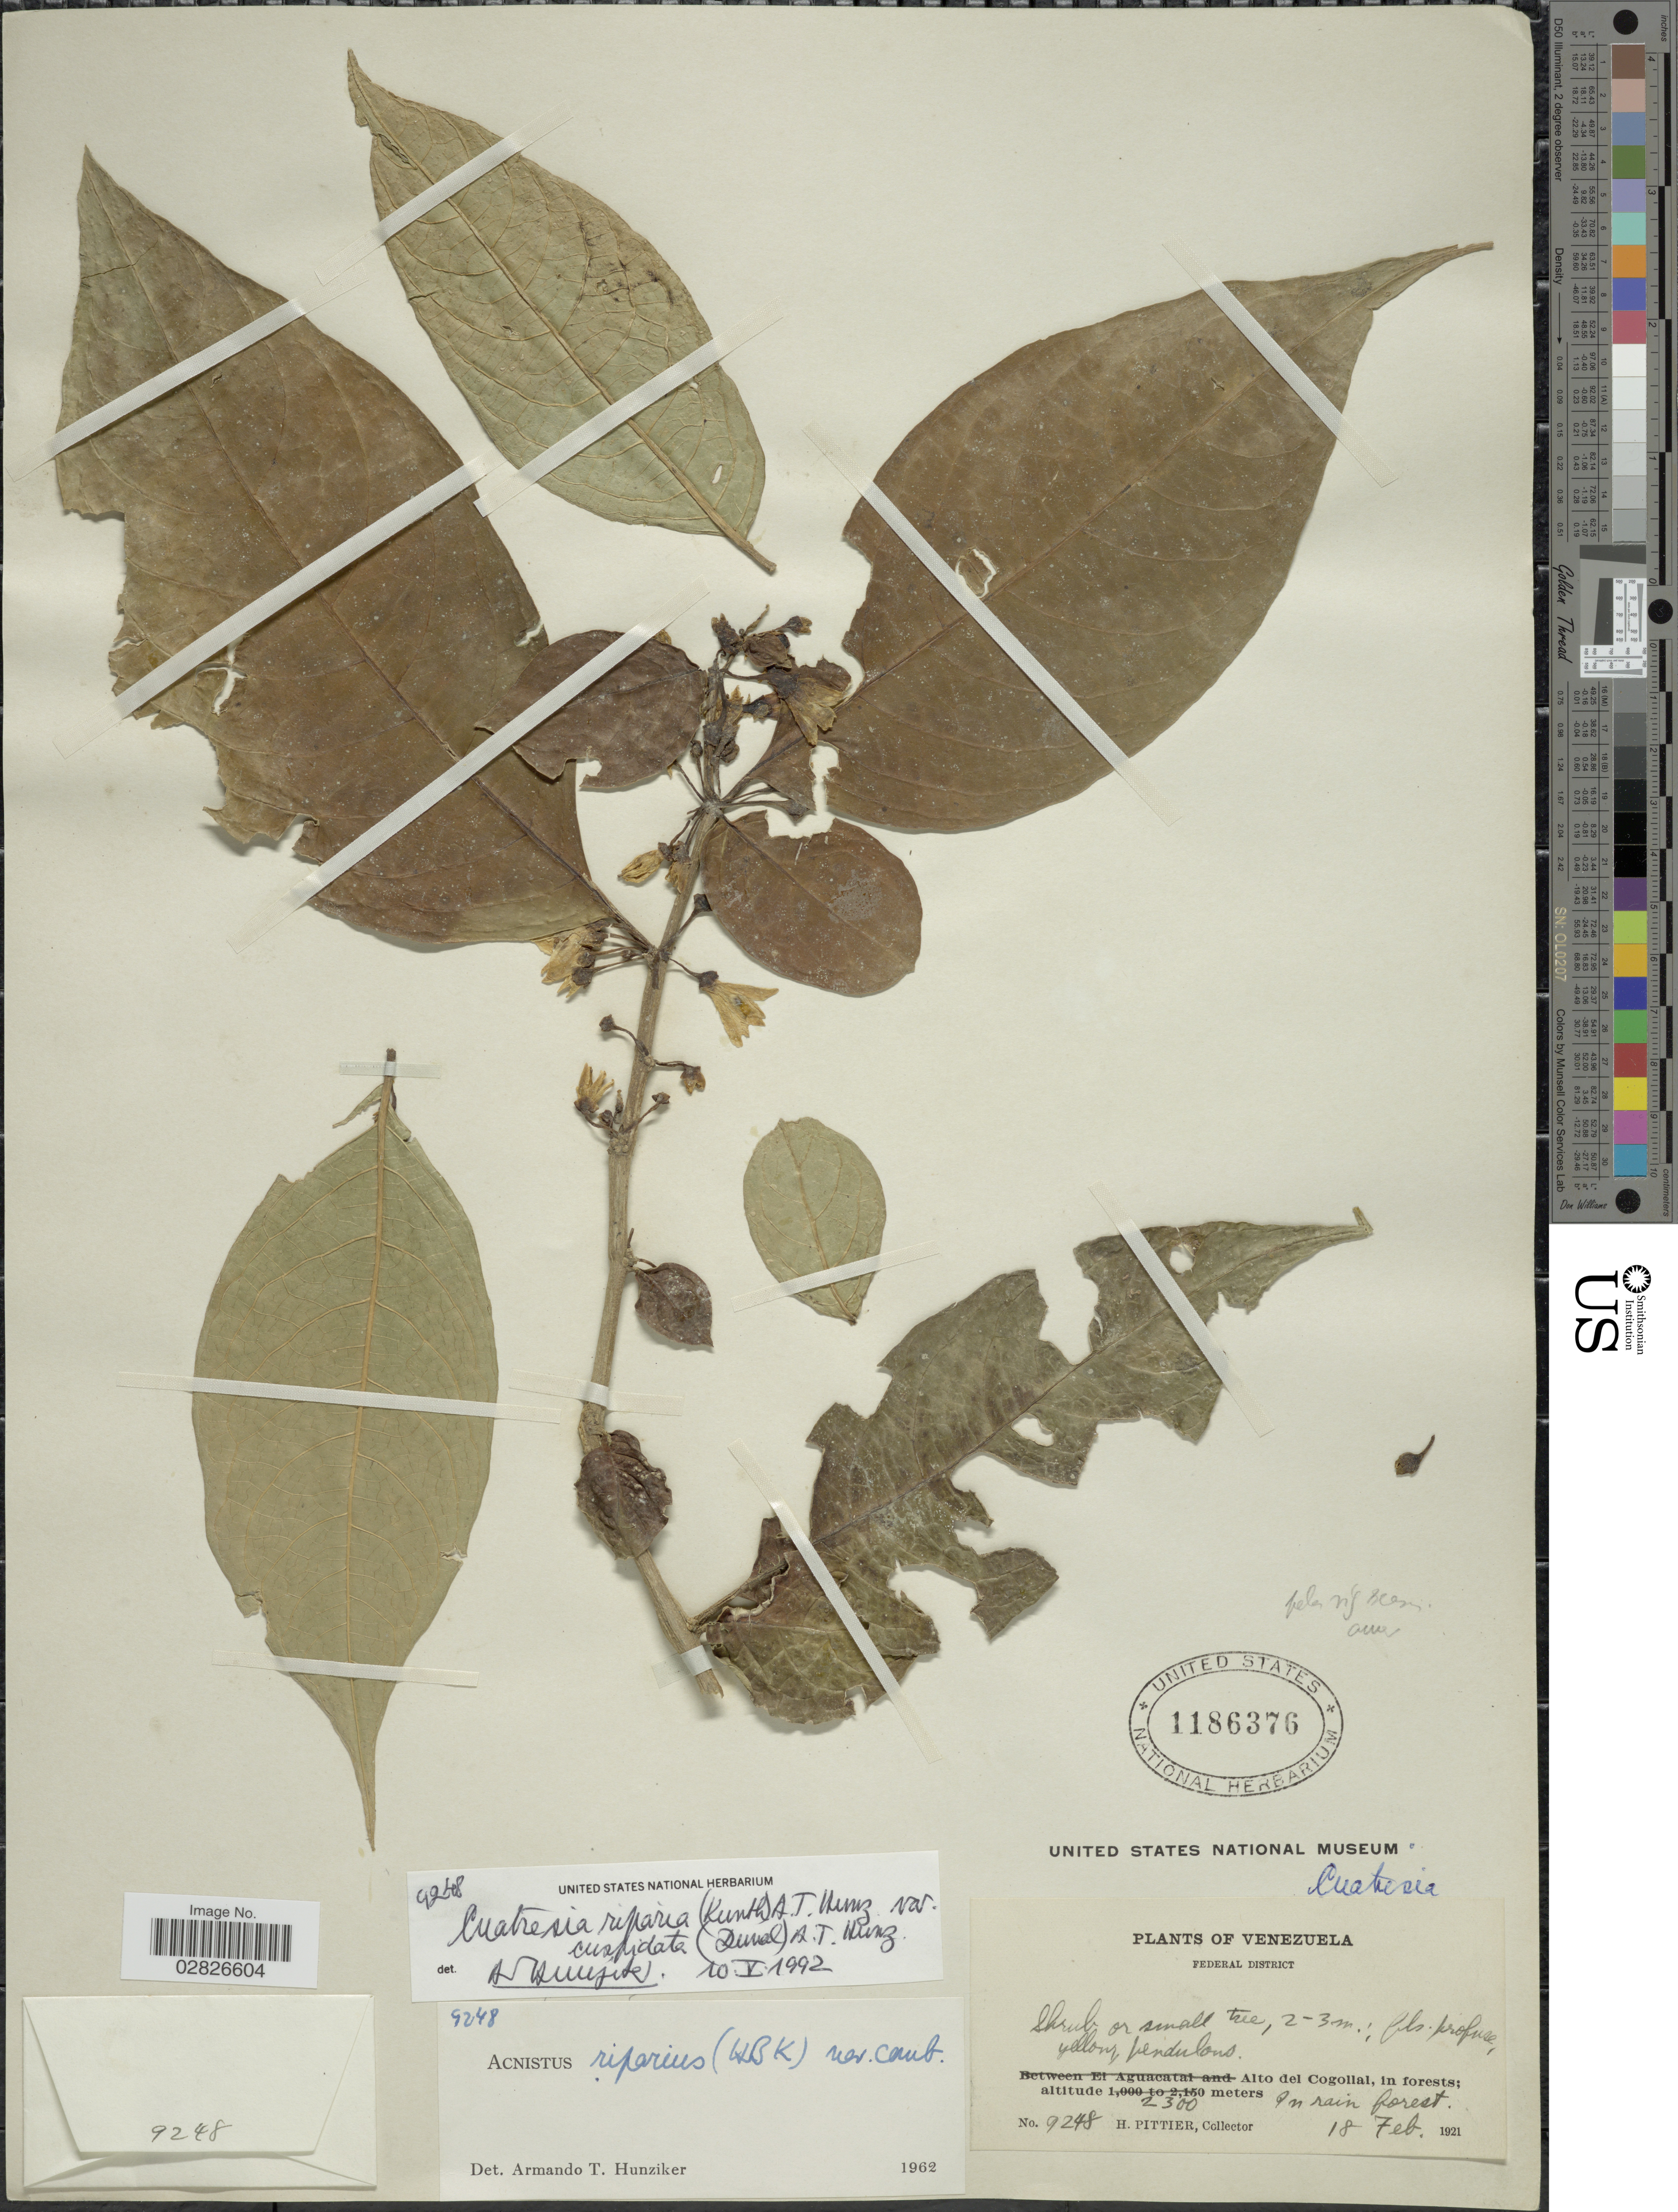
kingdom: Plantae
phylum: Tracheophyta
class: Magnoliopsida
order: Solanales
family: Solanaceae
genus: Cuatresia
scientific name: Cuatresia riparia var. cuspidata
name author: (Dunal) Hunz.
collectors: H. F. Pittier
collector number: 9248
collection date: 1921-02-18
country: Venezuela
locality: Federal District, Alto del Cogollal, in forests.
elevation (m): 2300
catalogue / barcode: US 1186376